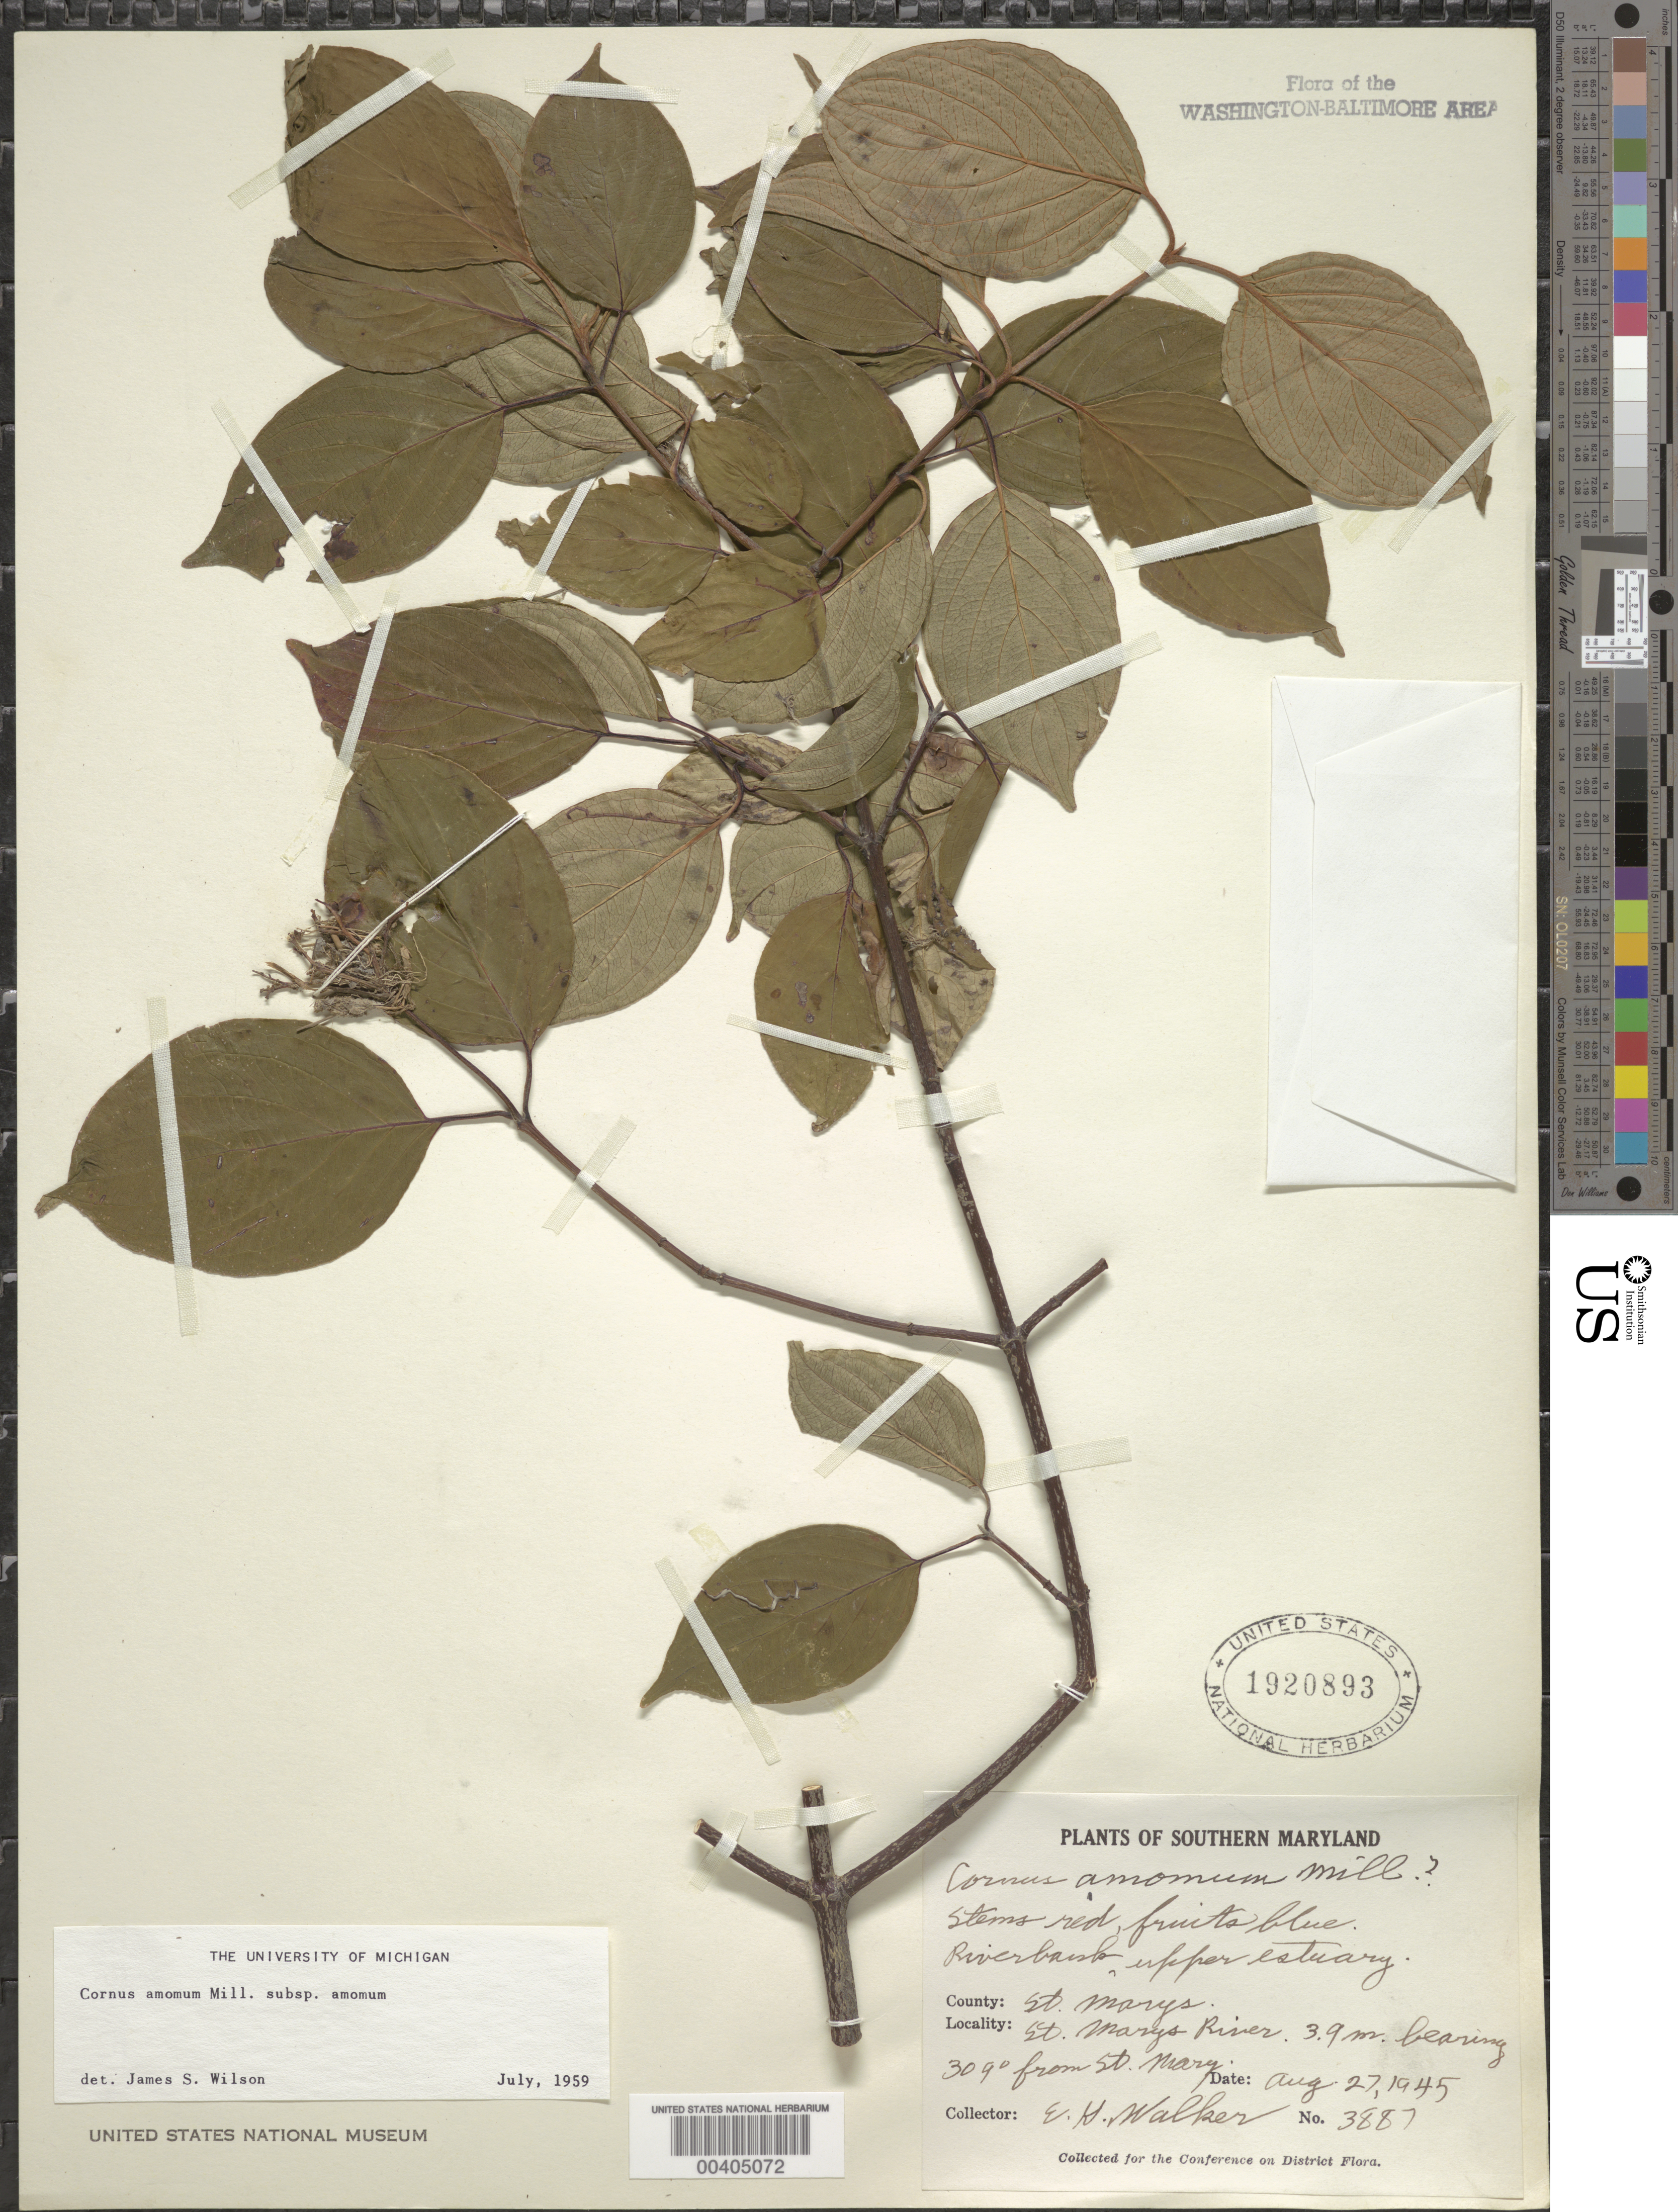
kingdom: Plantae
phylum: Tracheophyta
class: Magnoliopsida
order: Cornales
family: Cornaceae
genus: Cornus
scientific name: Cornus amomum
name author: Mill.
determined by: Wilson, J. S., (MICH), University of Michigan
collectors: E. H. Walker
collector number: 3887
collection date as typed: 27 Aug 1945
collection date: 1945-08-27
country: United States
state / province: Maryland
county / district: St. Mary's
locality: St. Mary's River, 3.9 mi. Bearing 309 Degrees from St. Mary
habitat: Riverbank, upper estuary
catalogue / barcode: US 1920893